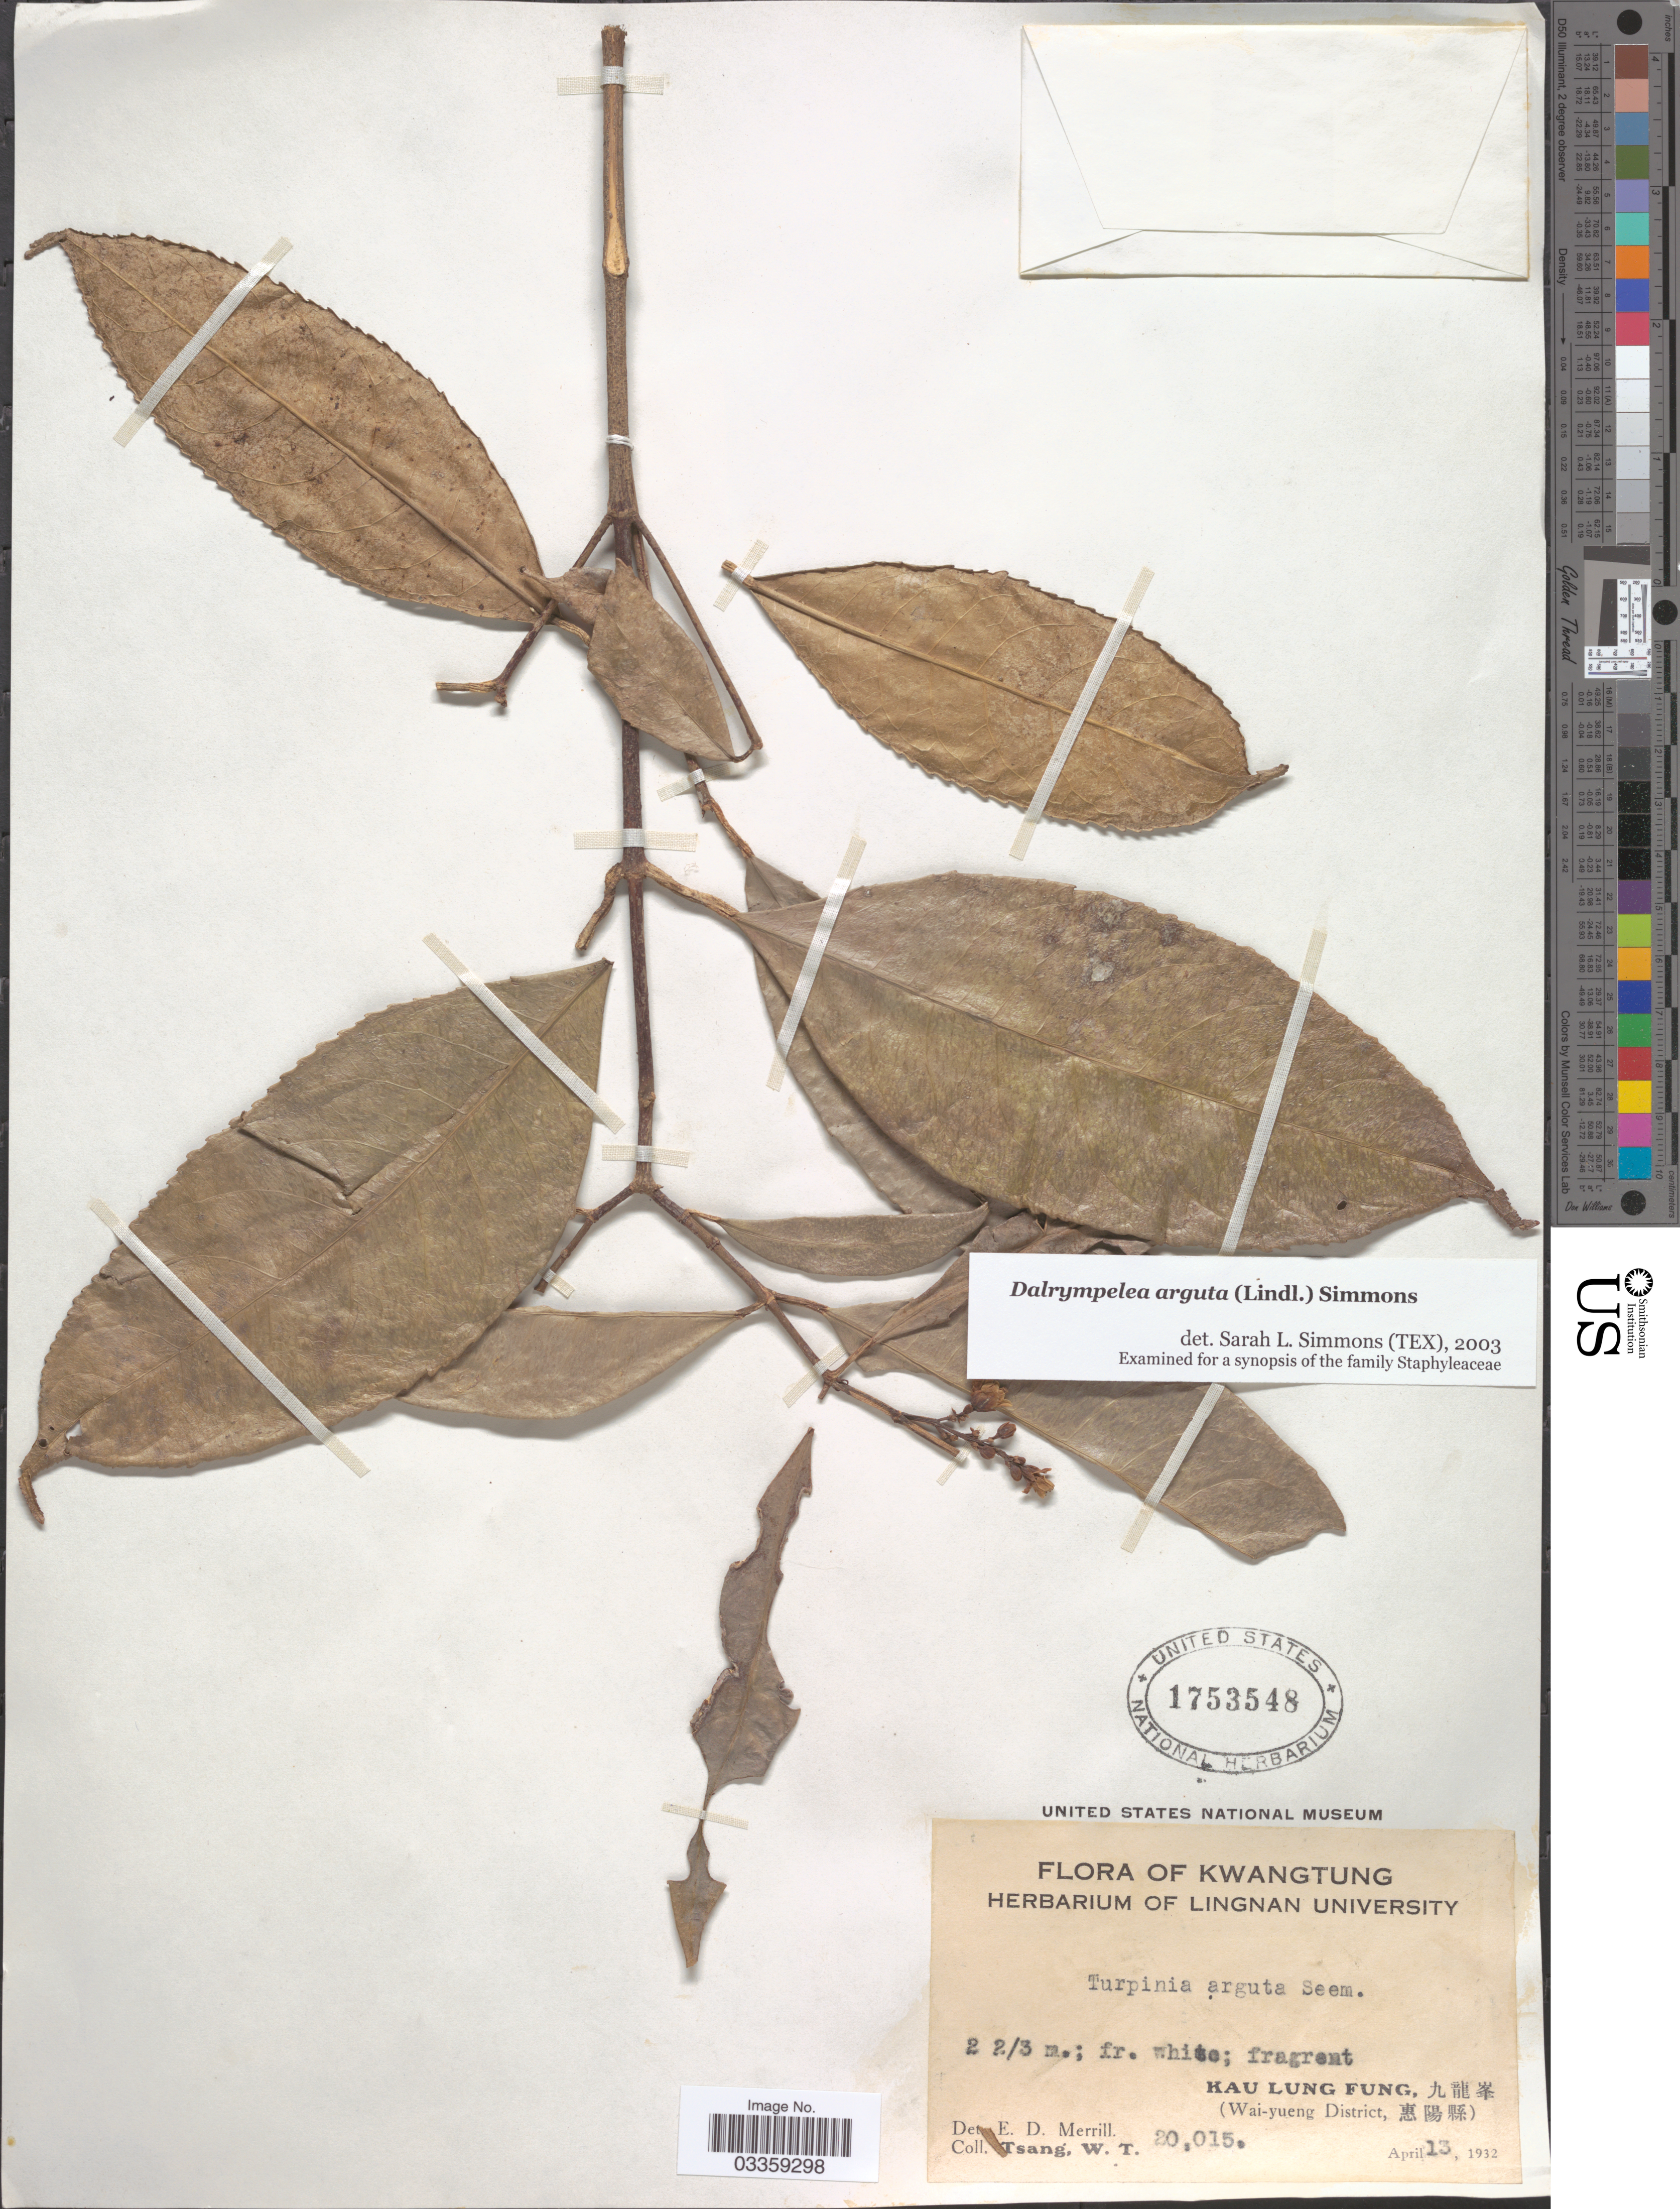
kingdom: Plantae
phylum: Tracheophyta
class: Magnoliopsida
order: Crossosomatales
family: Staphyleaceae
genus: Turpinia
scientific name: Turpinia arguta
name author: (Lindl.) Seem.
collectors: W. T. Tsang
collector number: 20015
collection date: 1932-04-13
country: China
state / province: Guangdong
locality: Kwatung,Kau Lung Fung, (Wai-yueng District.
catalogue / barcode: US 1753548